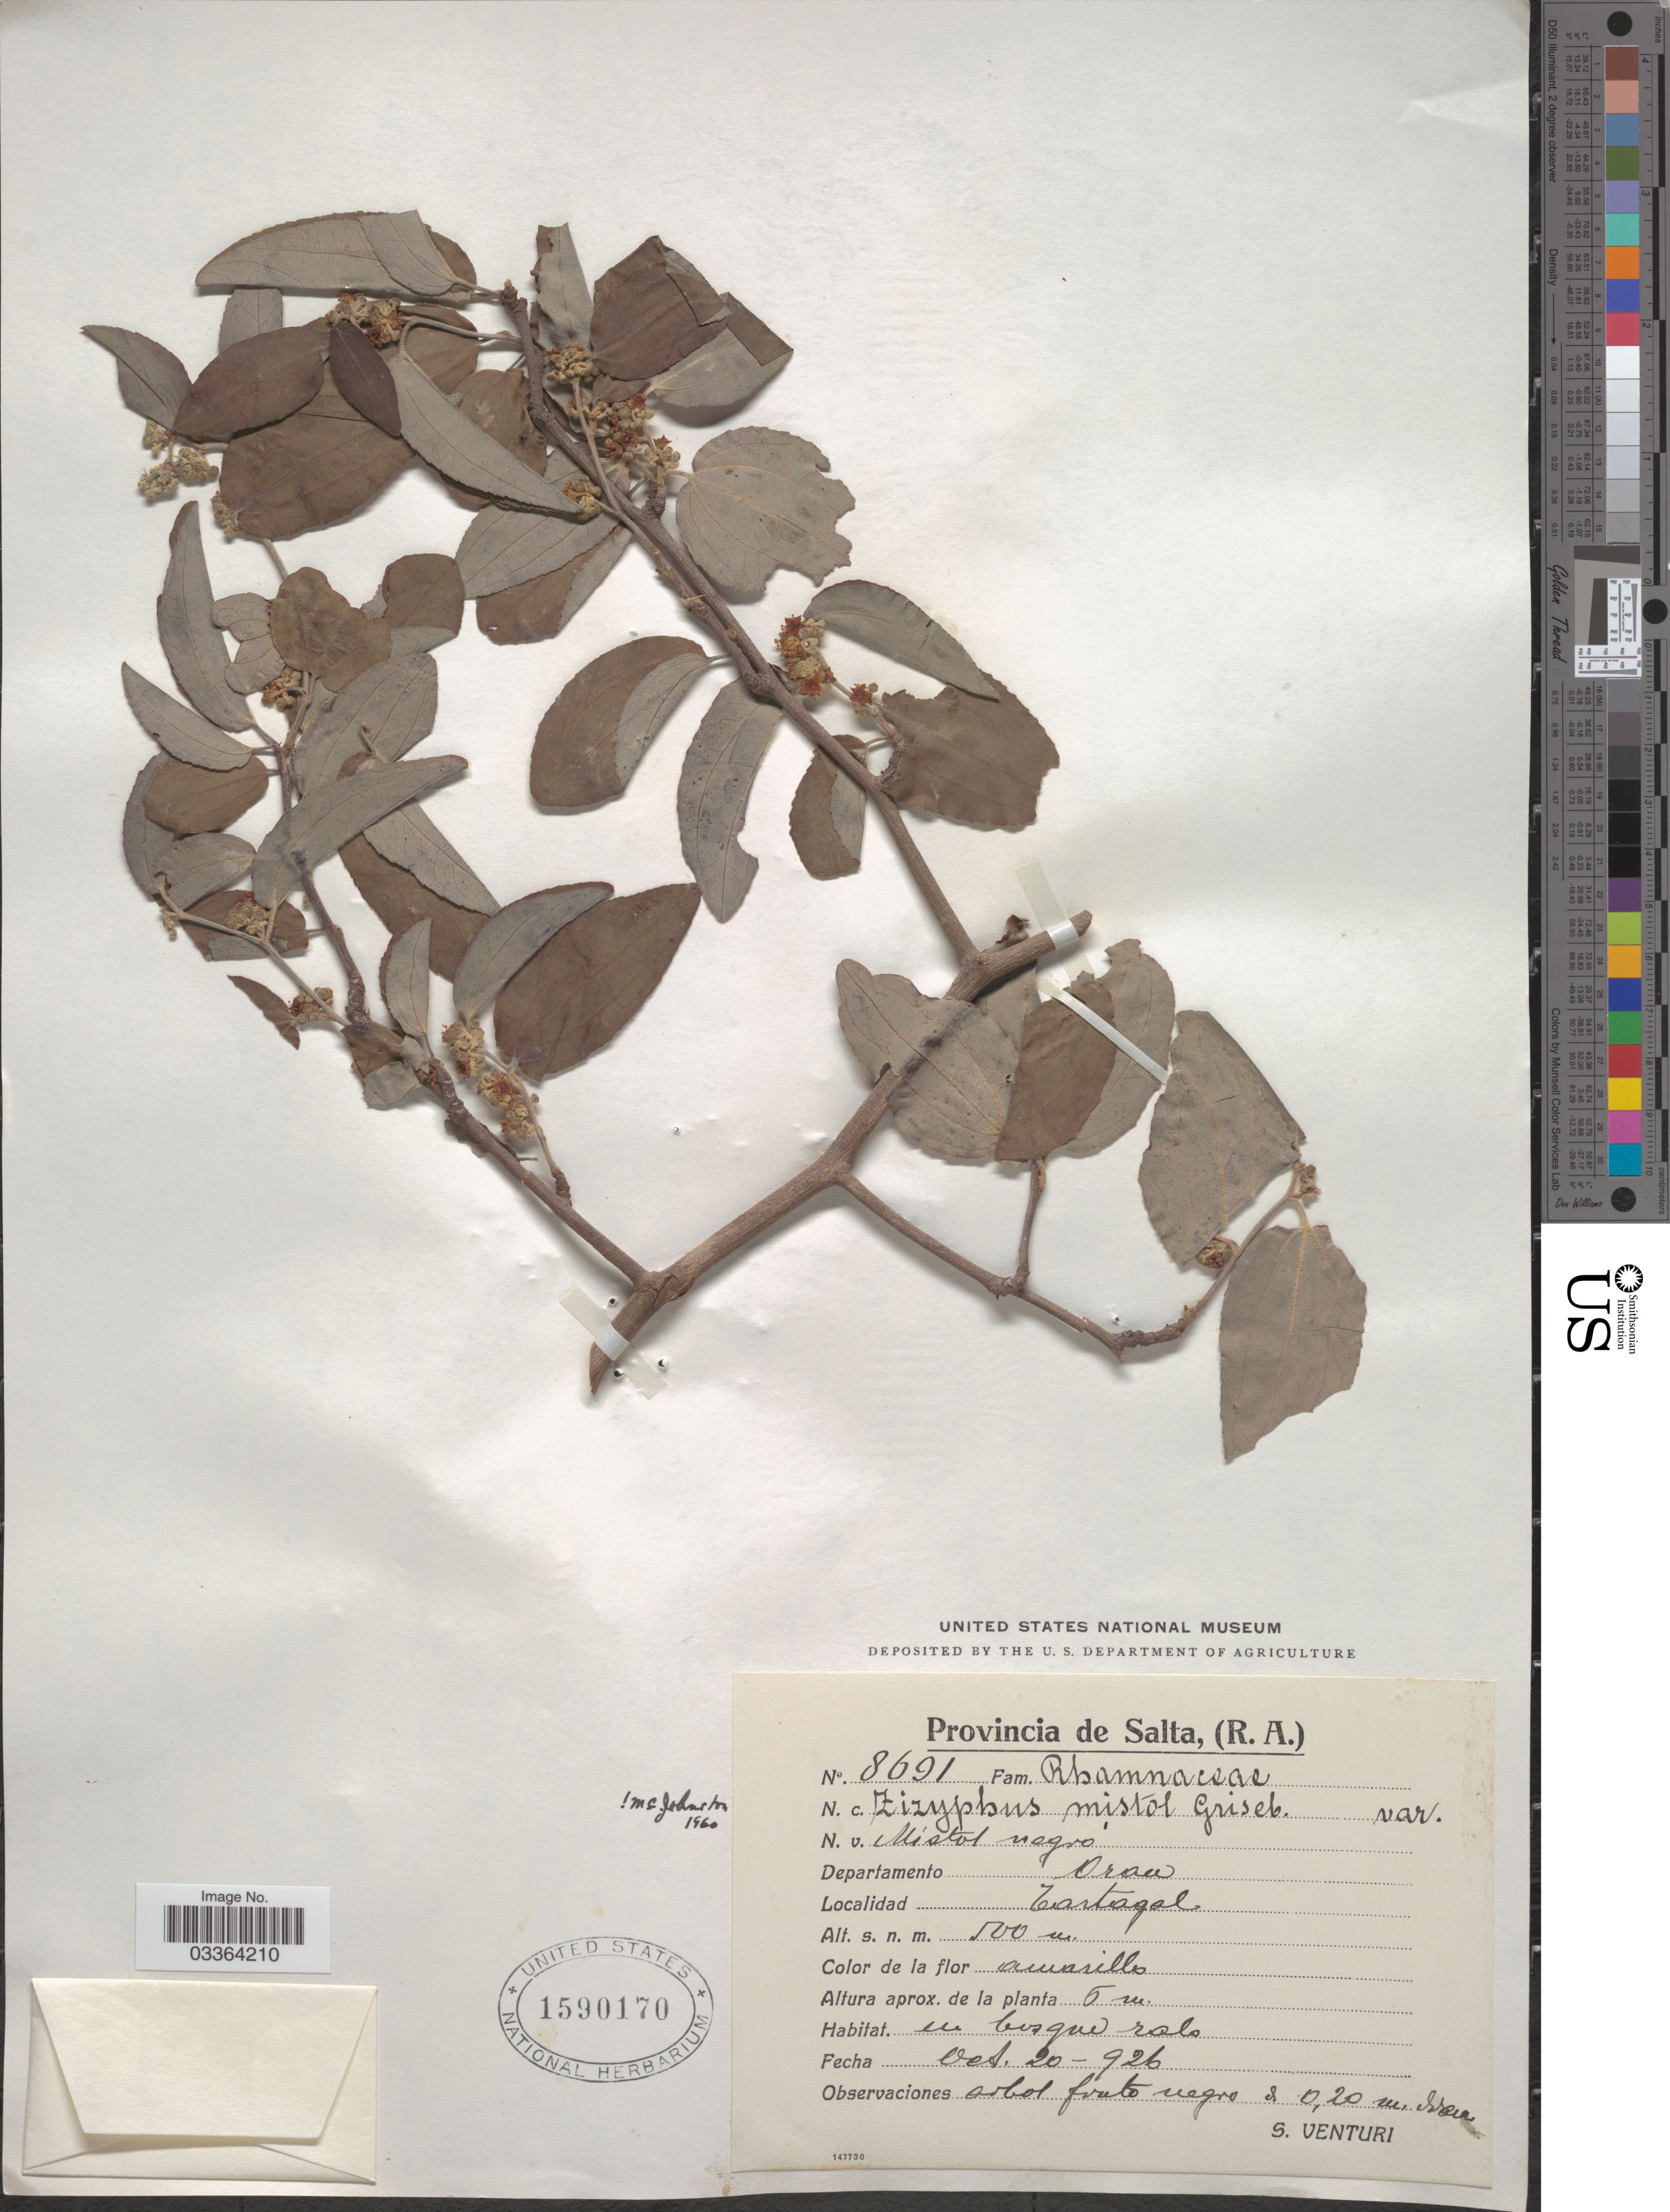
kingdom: Plantae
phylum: Tracheophyta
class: Magnoliopsida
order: Rosales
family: Rhamnaceae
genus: Sarcomphalus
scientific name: Sarcomphalus mistol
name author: (Griseb.) Hauenschild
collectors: S. Venturi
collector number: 8691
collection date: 1926-10-20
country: Argentina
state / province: Salta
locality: Departamento Oran, Tartagal.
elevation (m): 500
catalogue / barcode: US 1590170